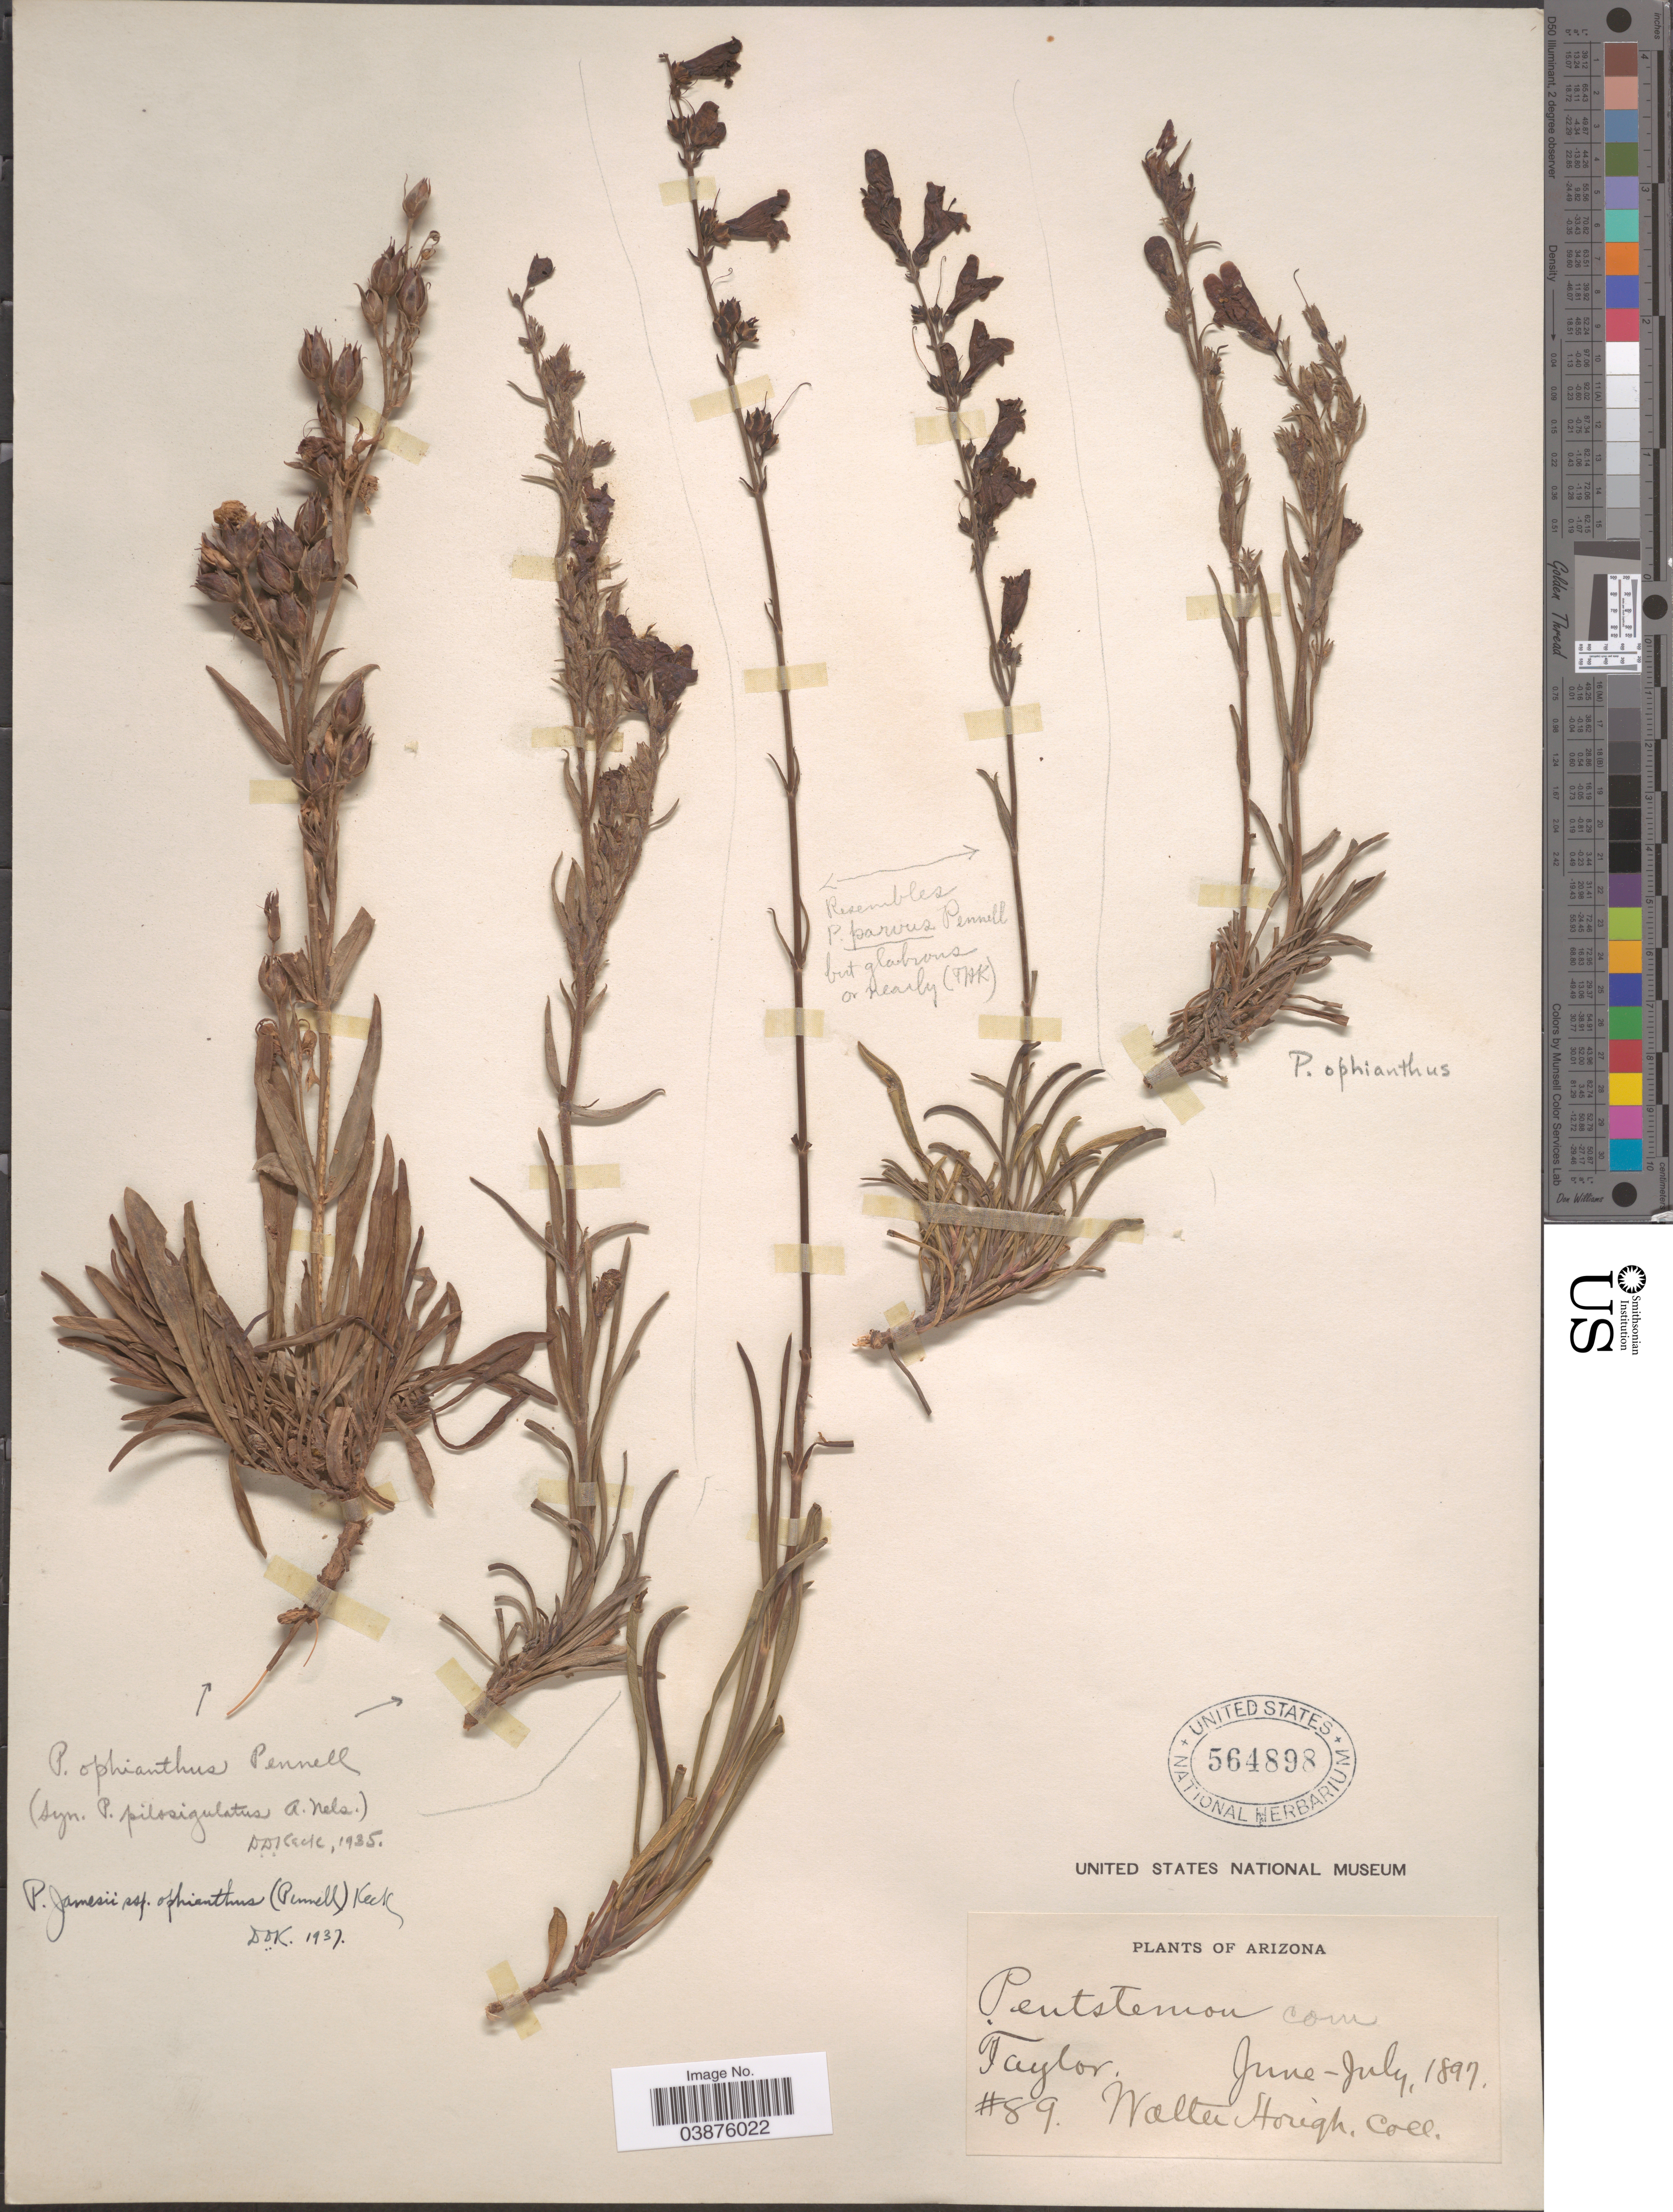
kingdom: Plantae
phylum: Tracheophyta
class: Magnoliopsida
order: Lamiales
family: Plantaginaceae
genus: Penstemon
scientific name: Penstemon jamesii subsp. ophianthus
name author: (Pennell) D.D. Keck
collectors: W. Hough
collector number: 89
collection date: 1897-06/1897-07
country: United States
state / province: Arizona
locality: Taylor.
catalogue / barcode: US 564898